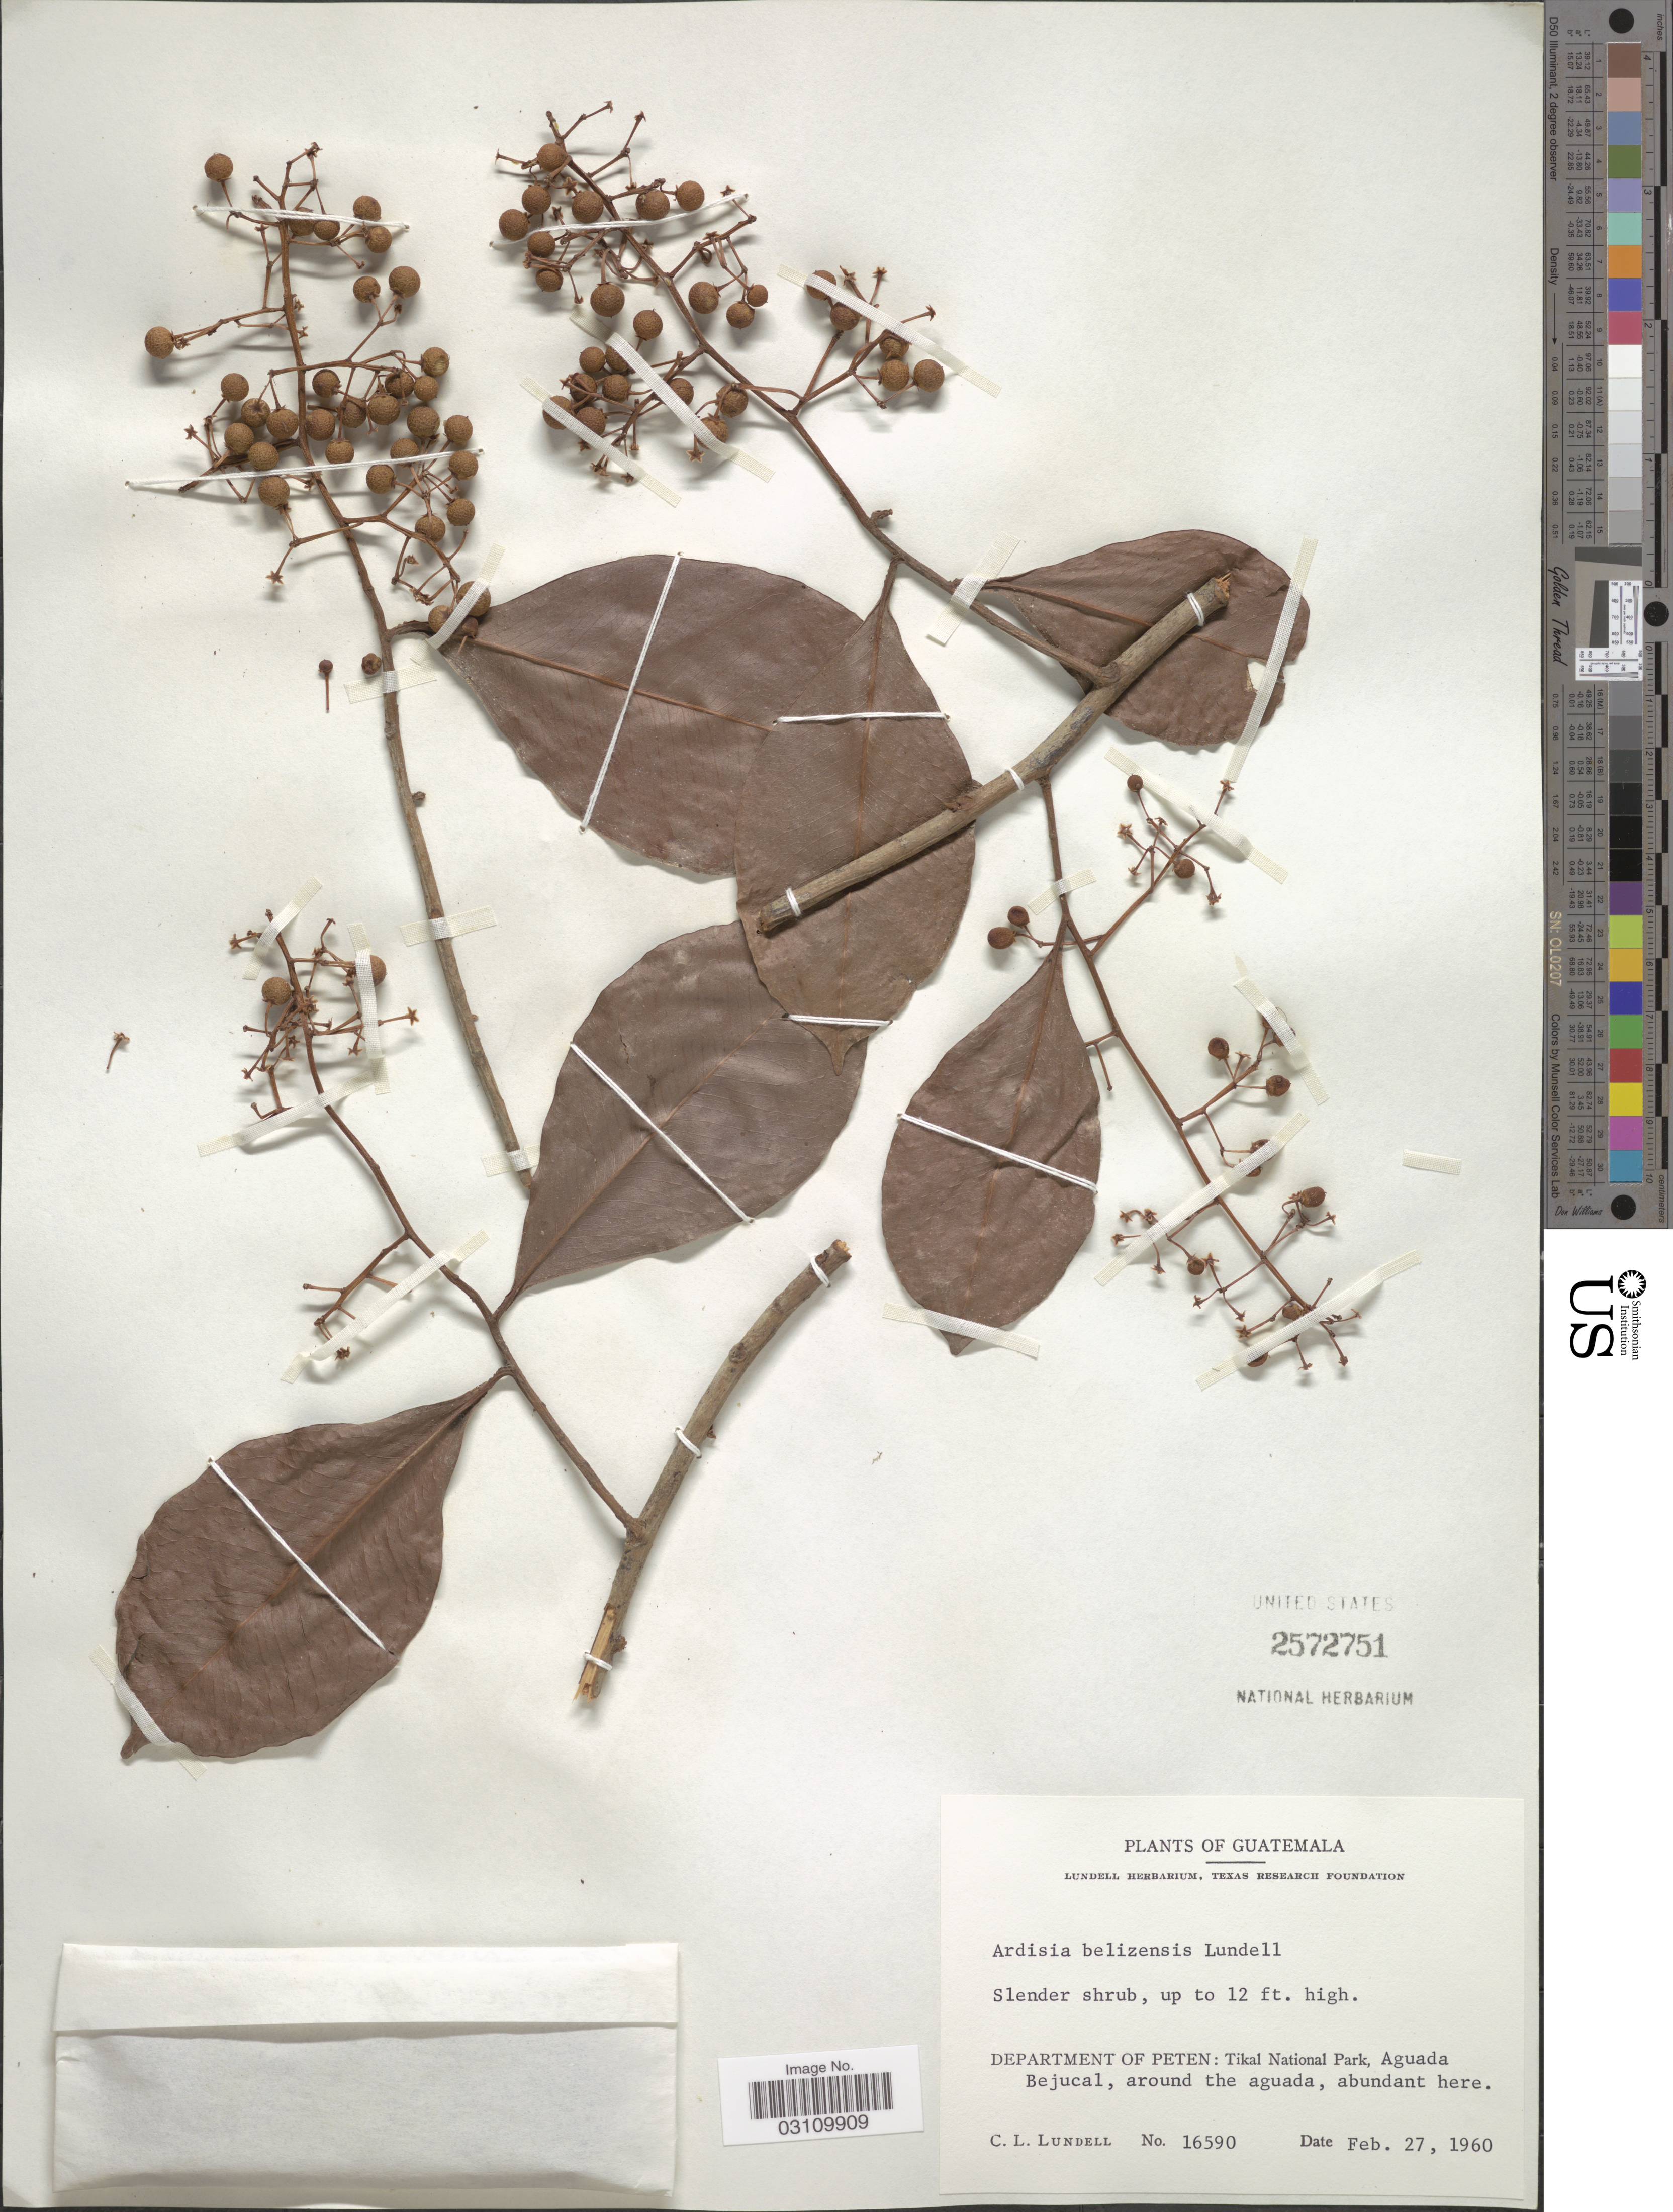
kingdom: Plantae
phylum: Tracheophyta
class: Magnoliopsida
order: Ericales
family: Primulaceae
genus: Ardisia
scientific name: Ardisia belizensis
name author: Lundell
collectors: C. L. Lundell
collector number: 16590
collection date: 1960-02-27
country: Guatemala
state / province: El Petén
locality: Department of Peten: Tikal National Park, Aguada Bejucal, around the aguada, abundant here.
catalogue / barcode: US 2572751